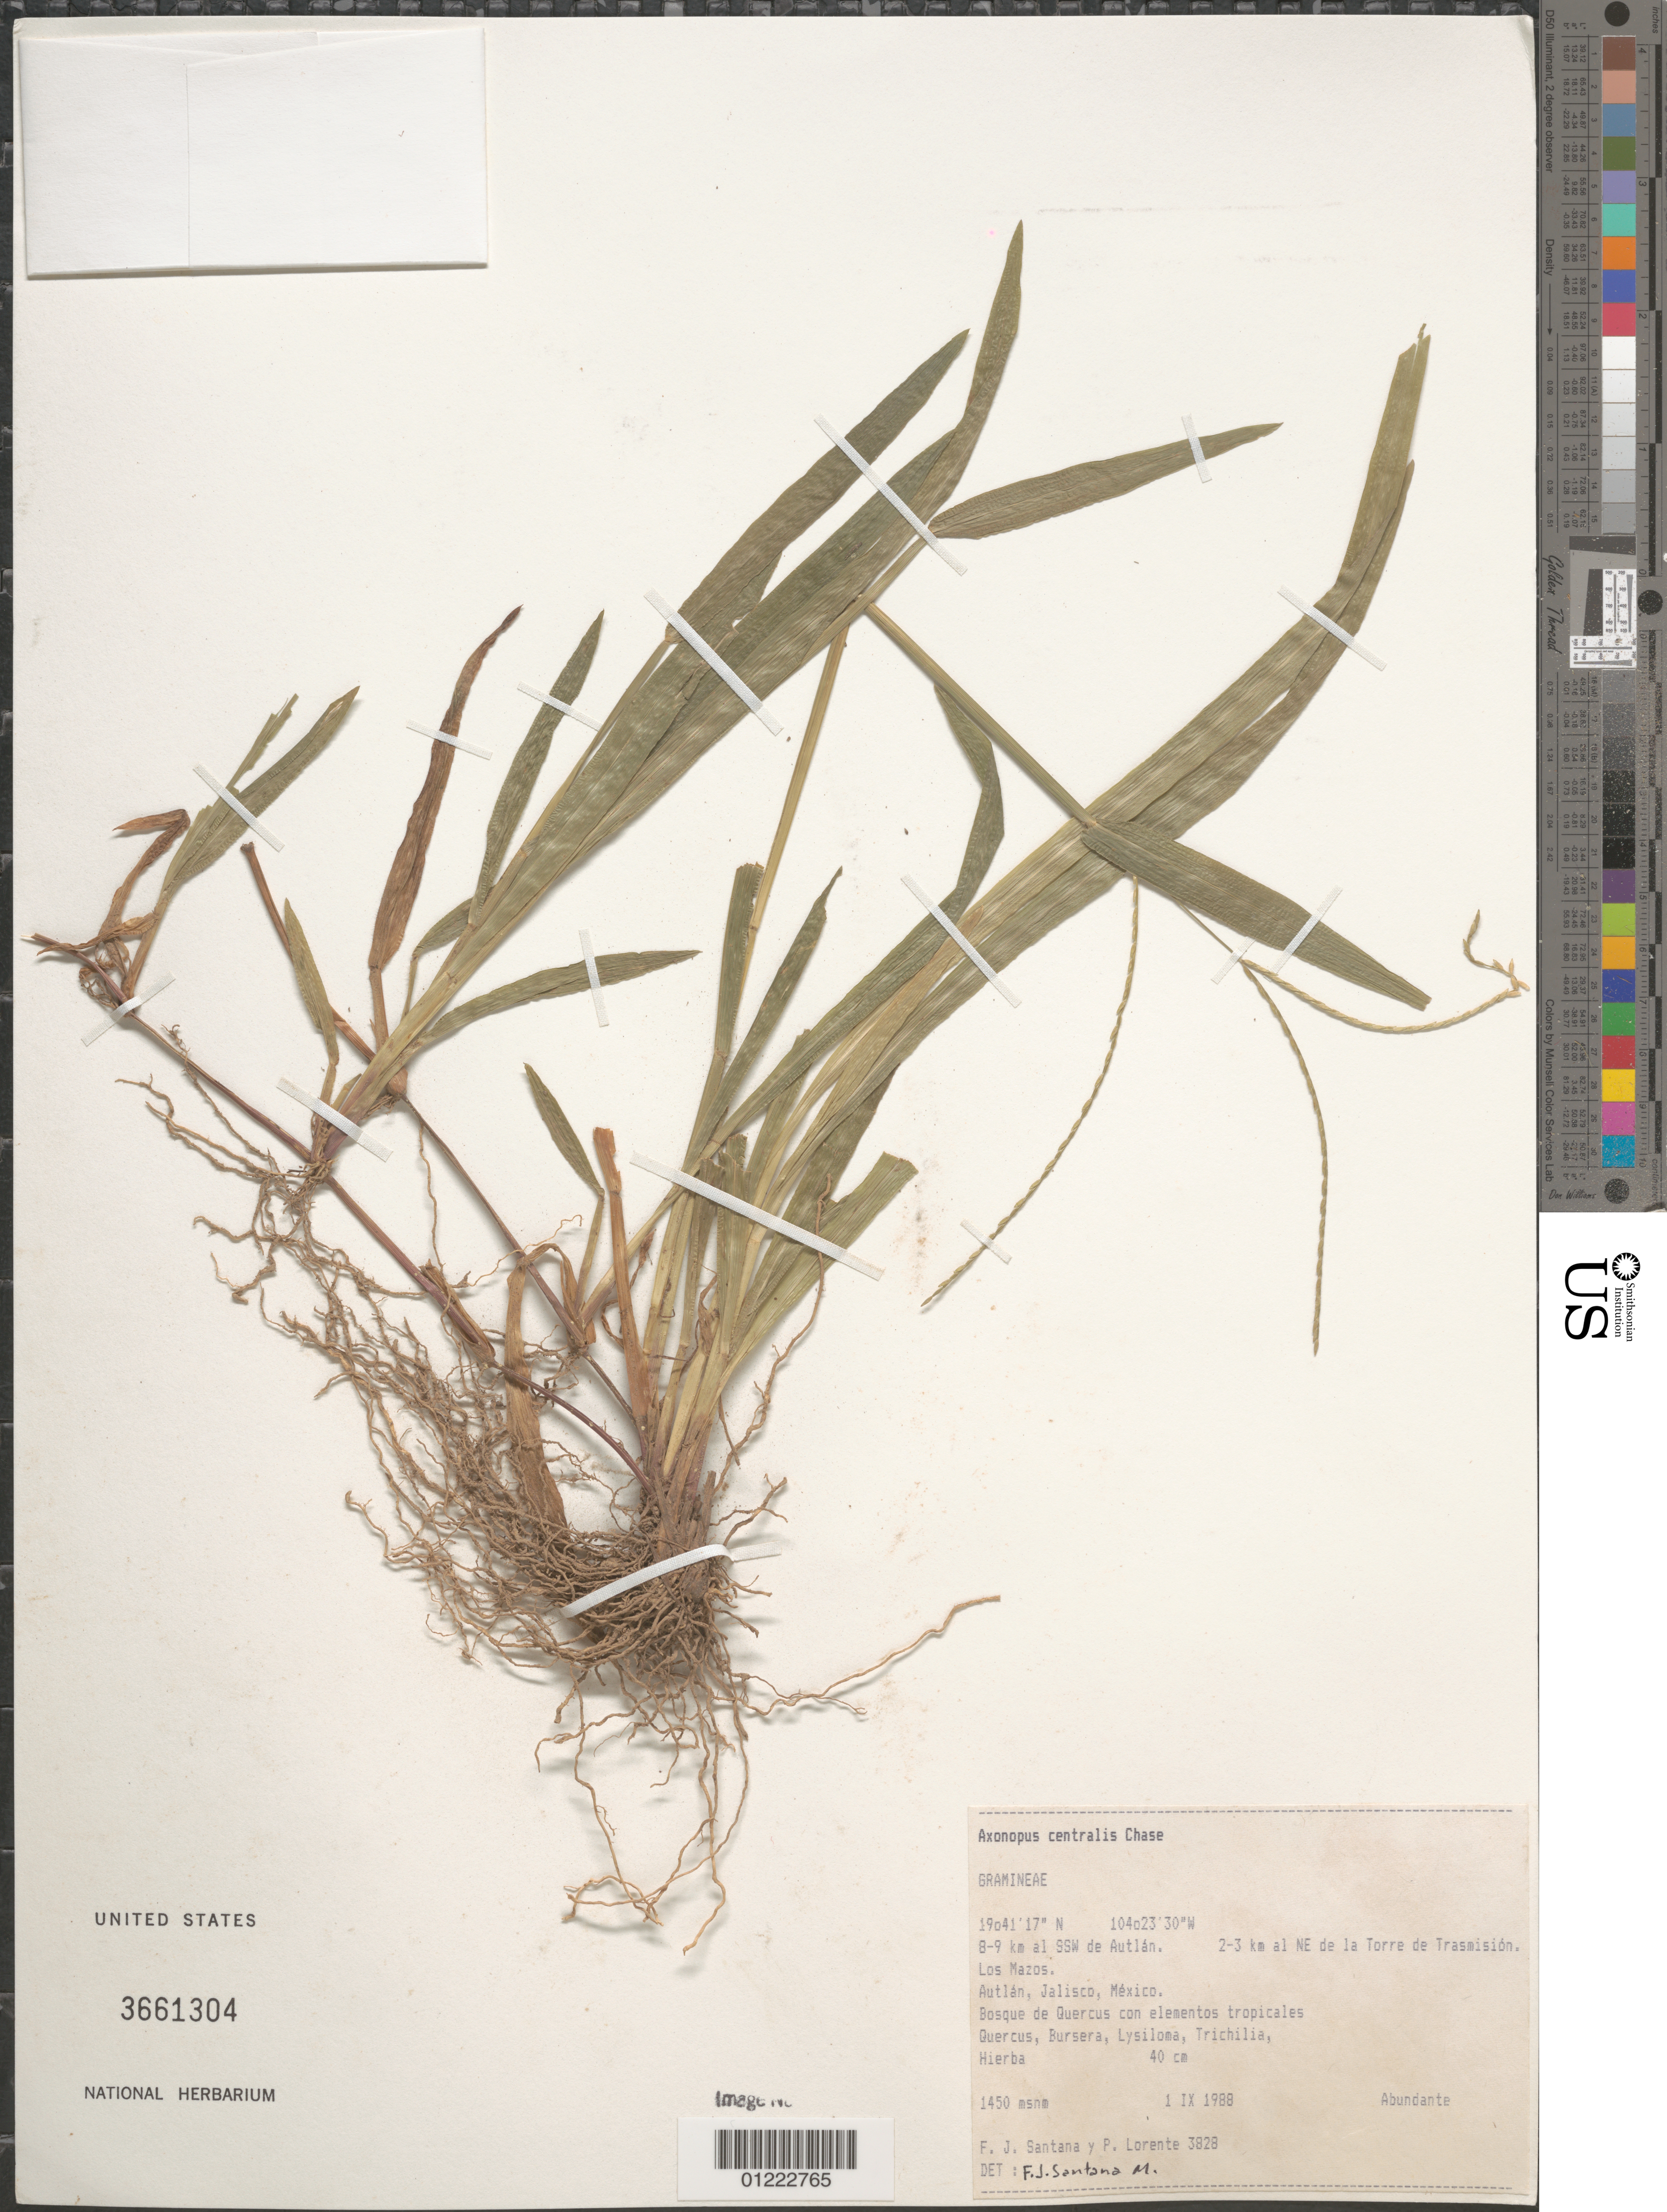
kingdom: Plantae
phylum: Tracheophyta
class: Liliopsida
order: Poales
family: Poaceae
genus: Axonopus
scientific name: Axonopus centralis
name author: Chase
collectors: F. J. Santana M. & P. Lorente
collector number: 3828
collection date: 1988-09-01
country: Mexico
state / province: Jalisco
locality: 8-9 km al SS8 de Autlán. 2-3 ki al NE de la Torre de Trasmisión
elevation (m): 1450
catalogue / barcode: US 3661304